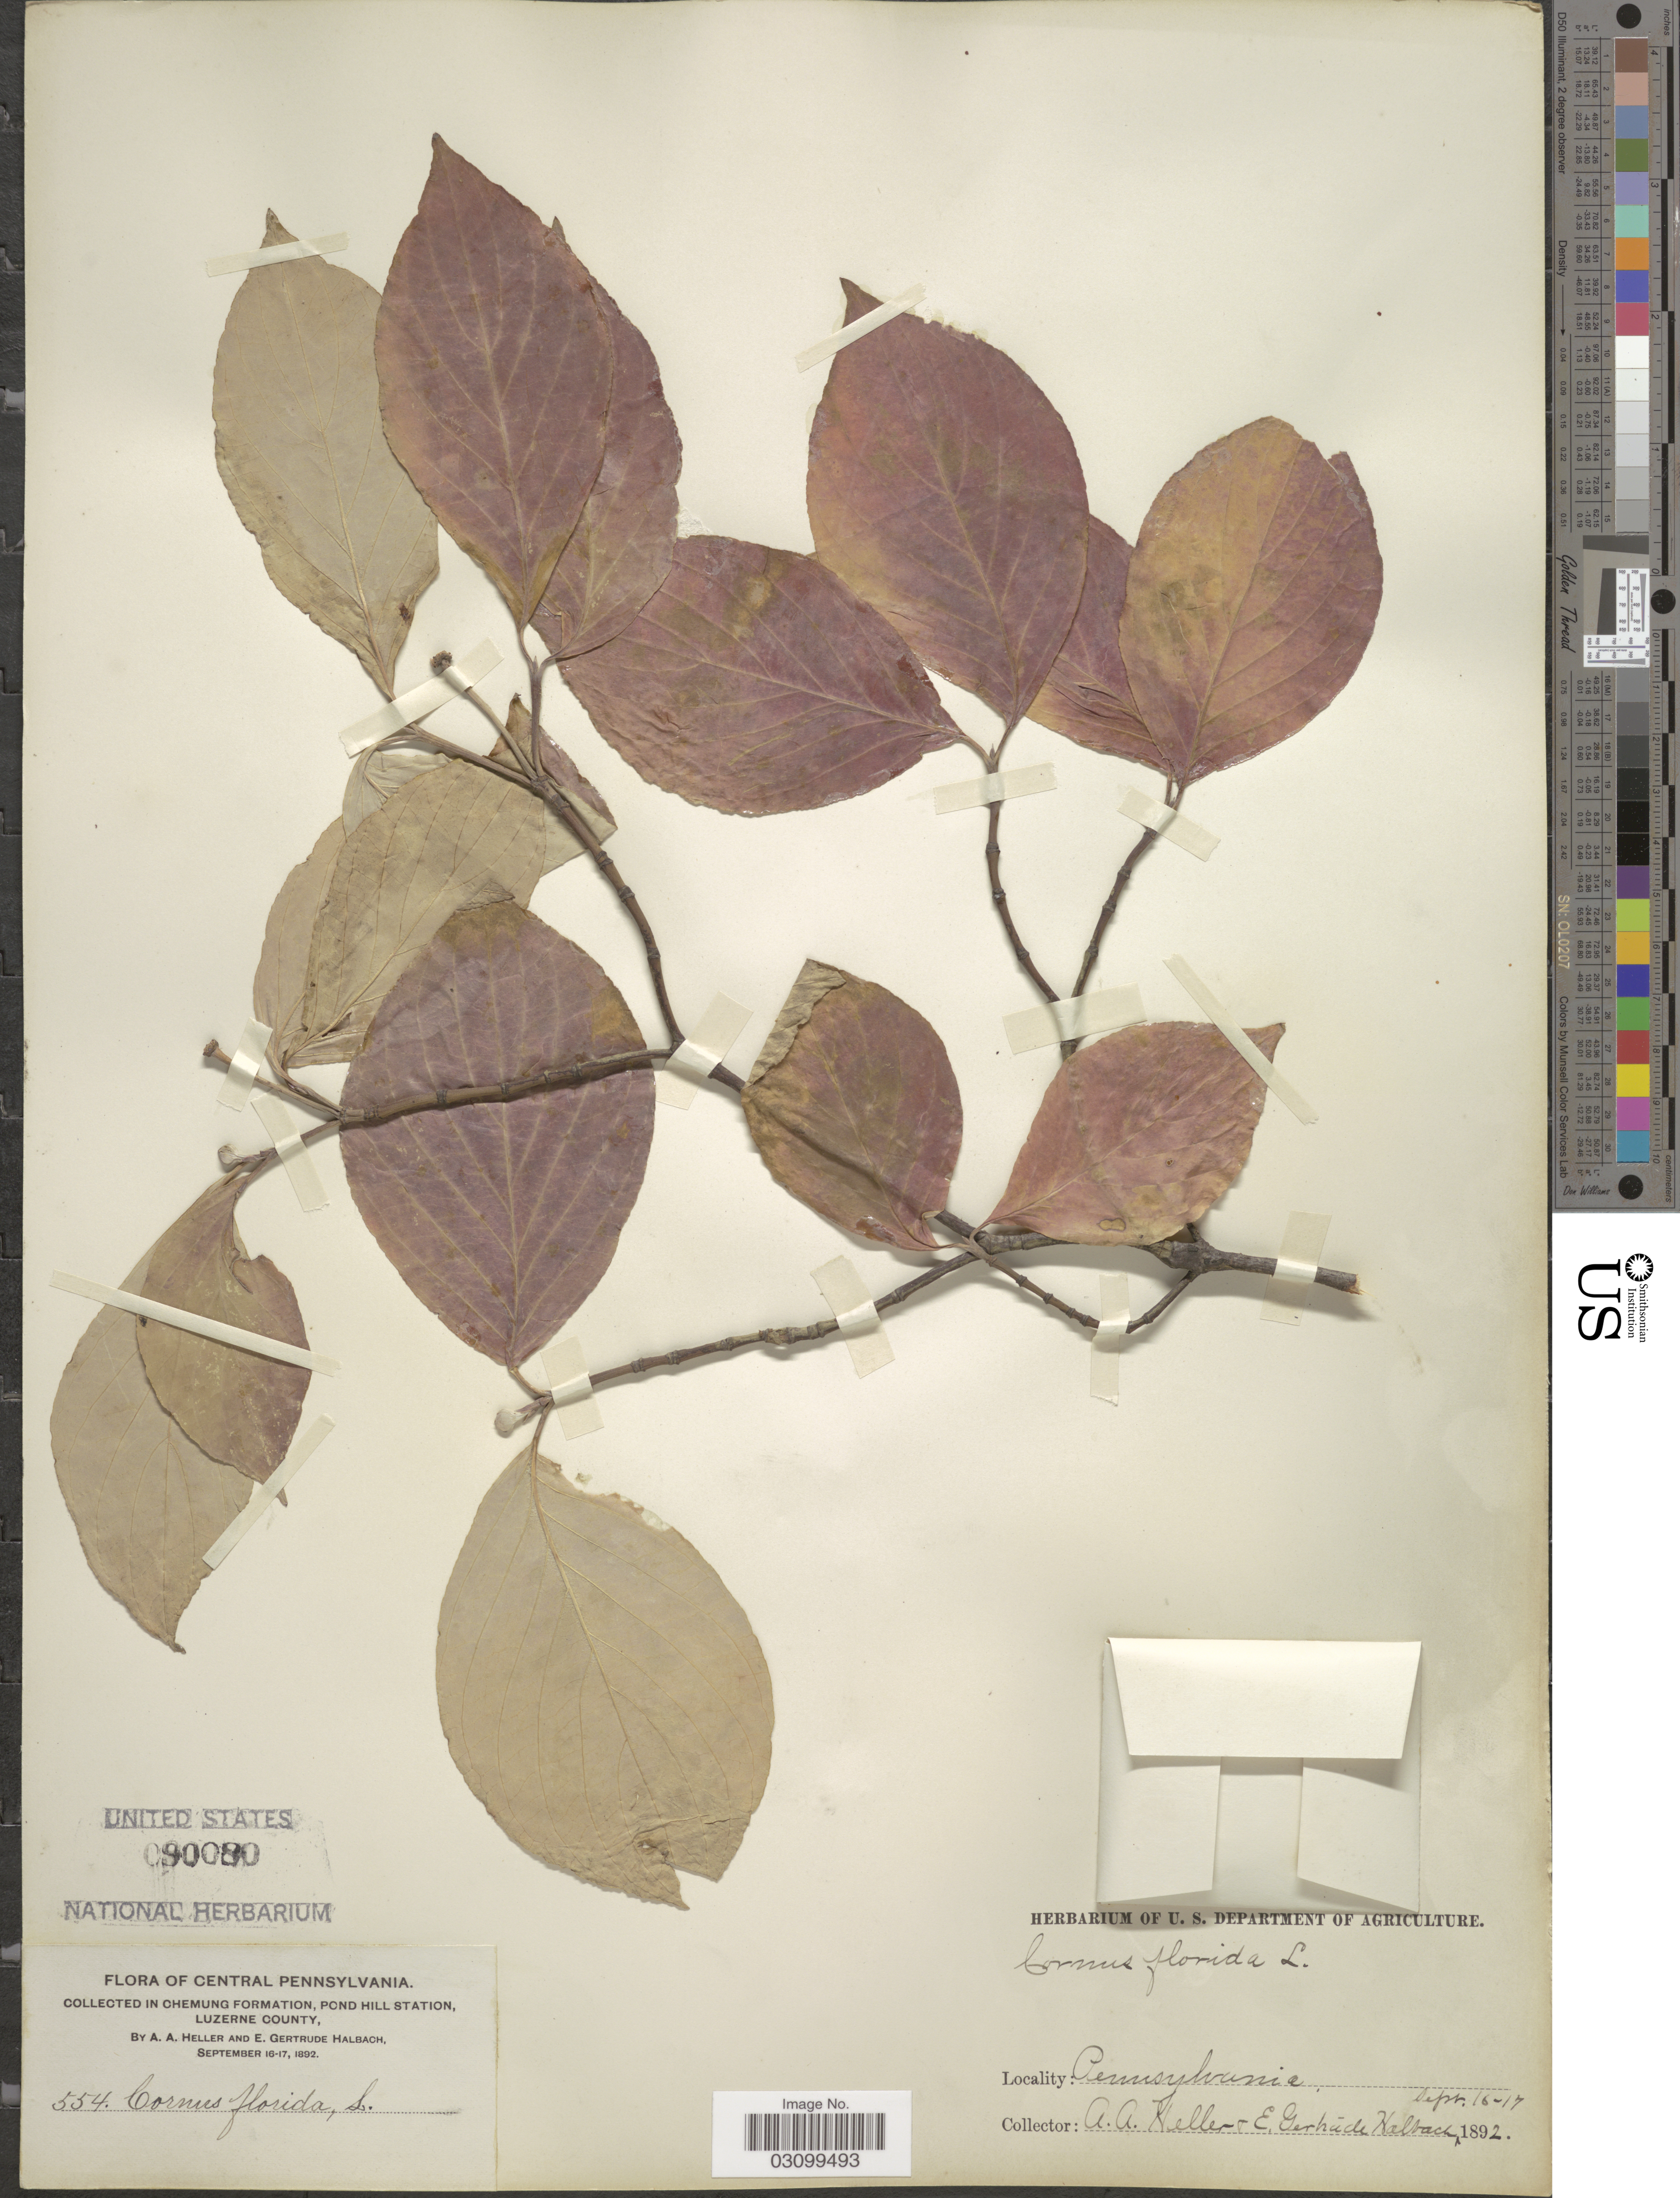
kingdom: Plantae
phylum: Tracheophyta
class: Magnoliopsida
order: Cornales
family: Cornaceae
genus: Cornus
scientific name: Cornus florida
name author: L.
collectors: A. A. Heller & E. G. Halbach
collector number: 554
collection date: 1892-07-16/1892-09-17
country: United States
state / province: Pennsylvania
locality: Central Pennsylvania. In Chemung Formation, Pond Hill Station, Luzerne County.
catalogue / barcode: US 90080